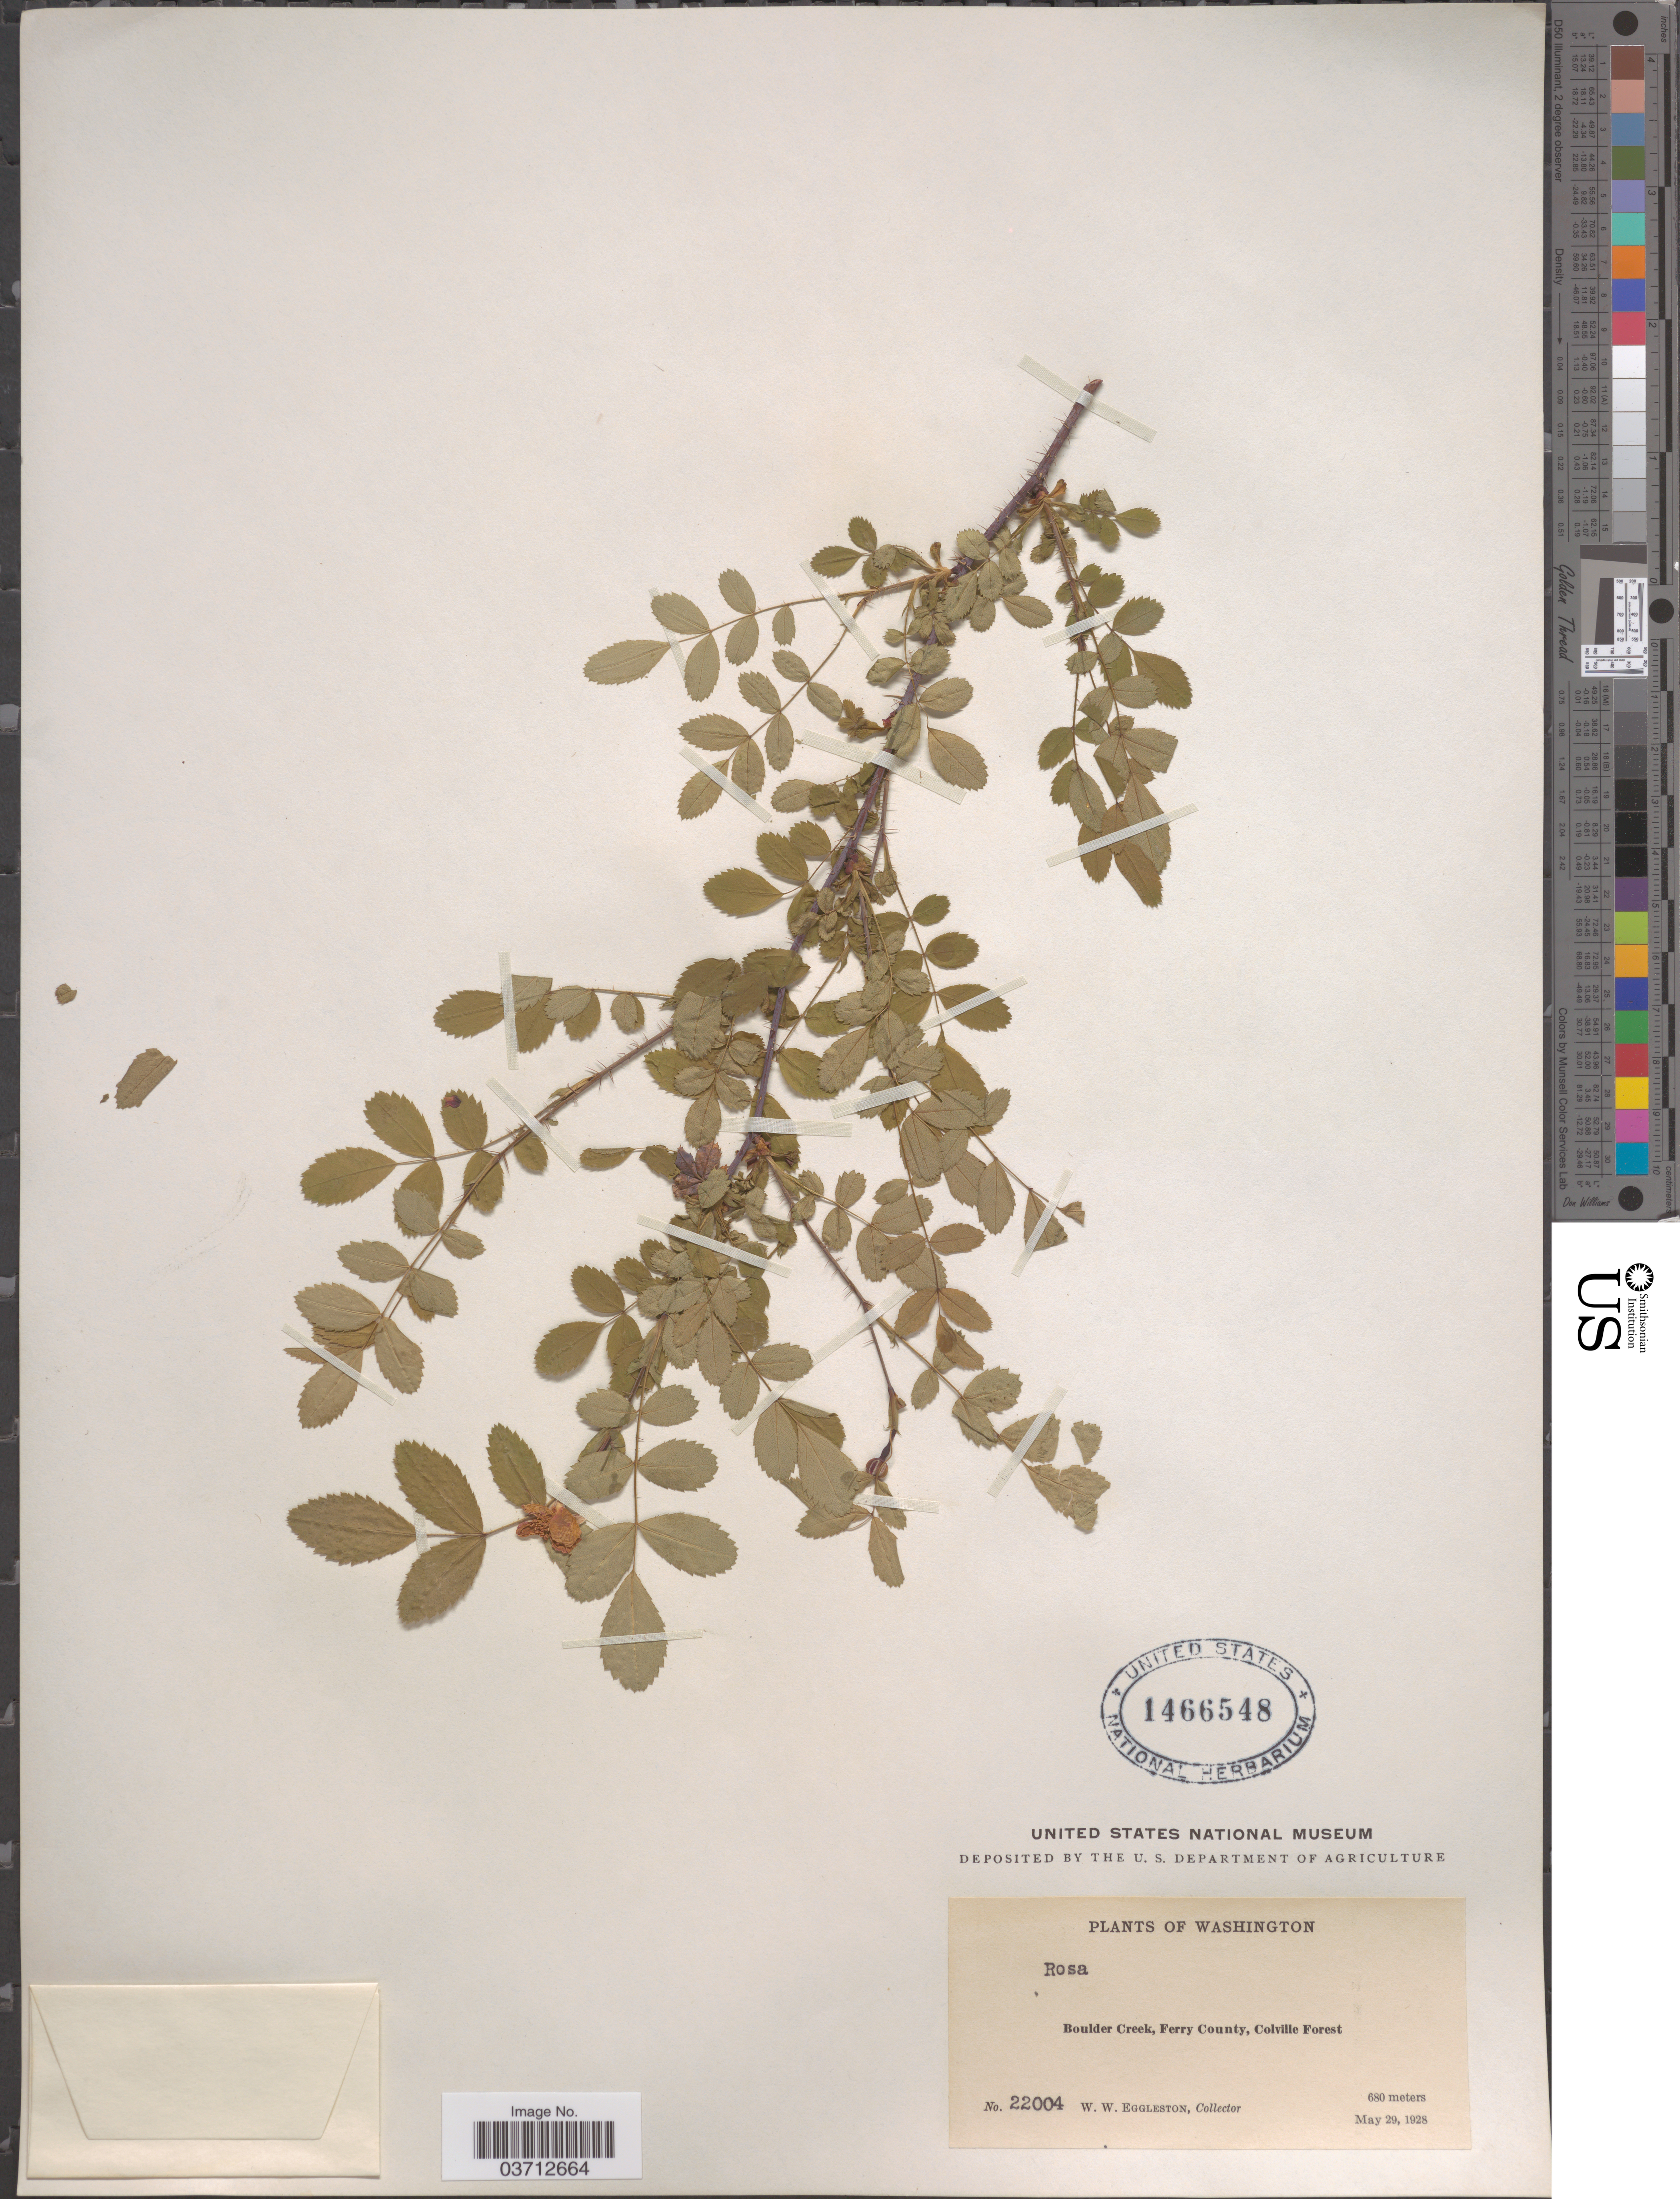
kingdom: Plantae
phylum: Tracheophyta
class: Magnoliopsida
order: Rosales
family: Rosaceae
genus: Rosa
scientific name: Rosa sp.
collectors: W. W. Eggleston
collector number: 22004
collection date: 1928-05-29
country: United States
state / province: Washington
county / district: Ferry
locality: Boulder Creek, Ferry County, Colville Forest.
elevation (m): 680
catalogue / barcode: US 1466548